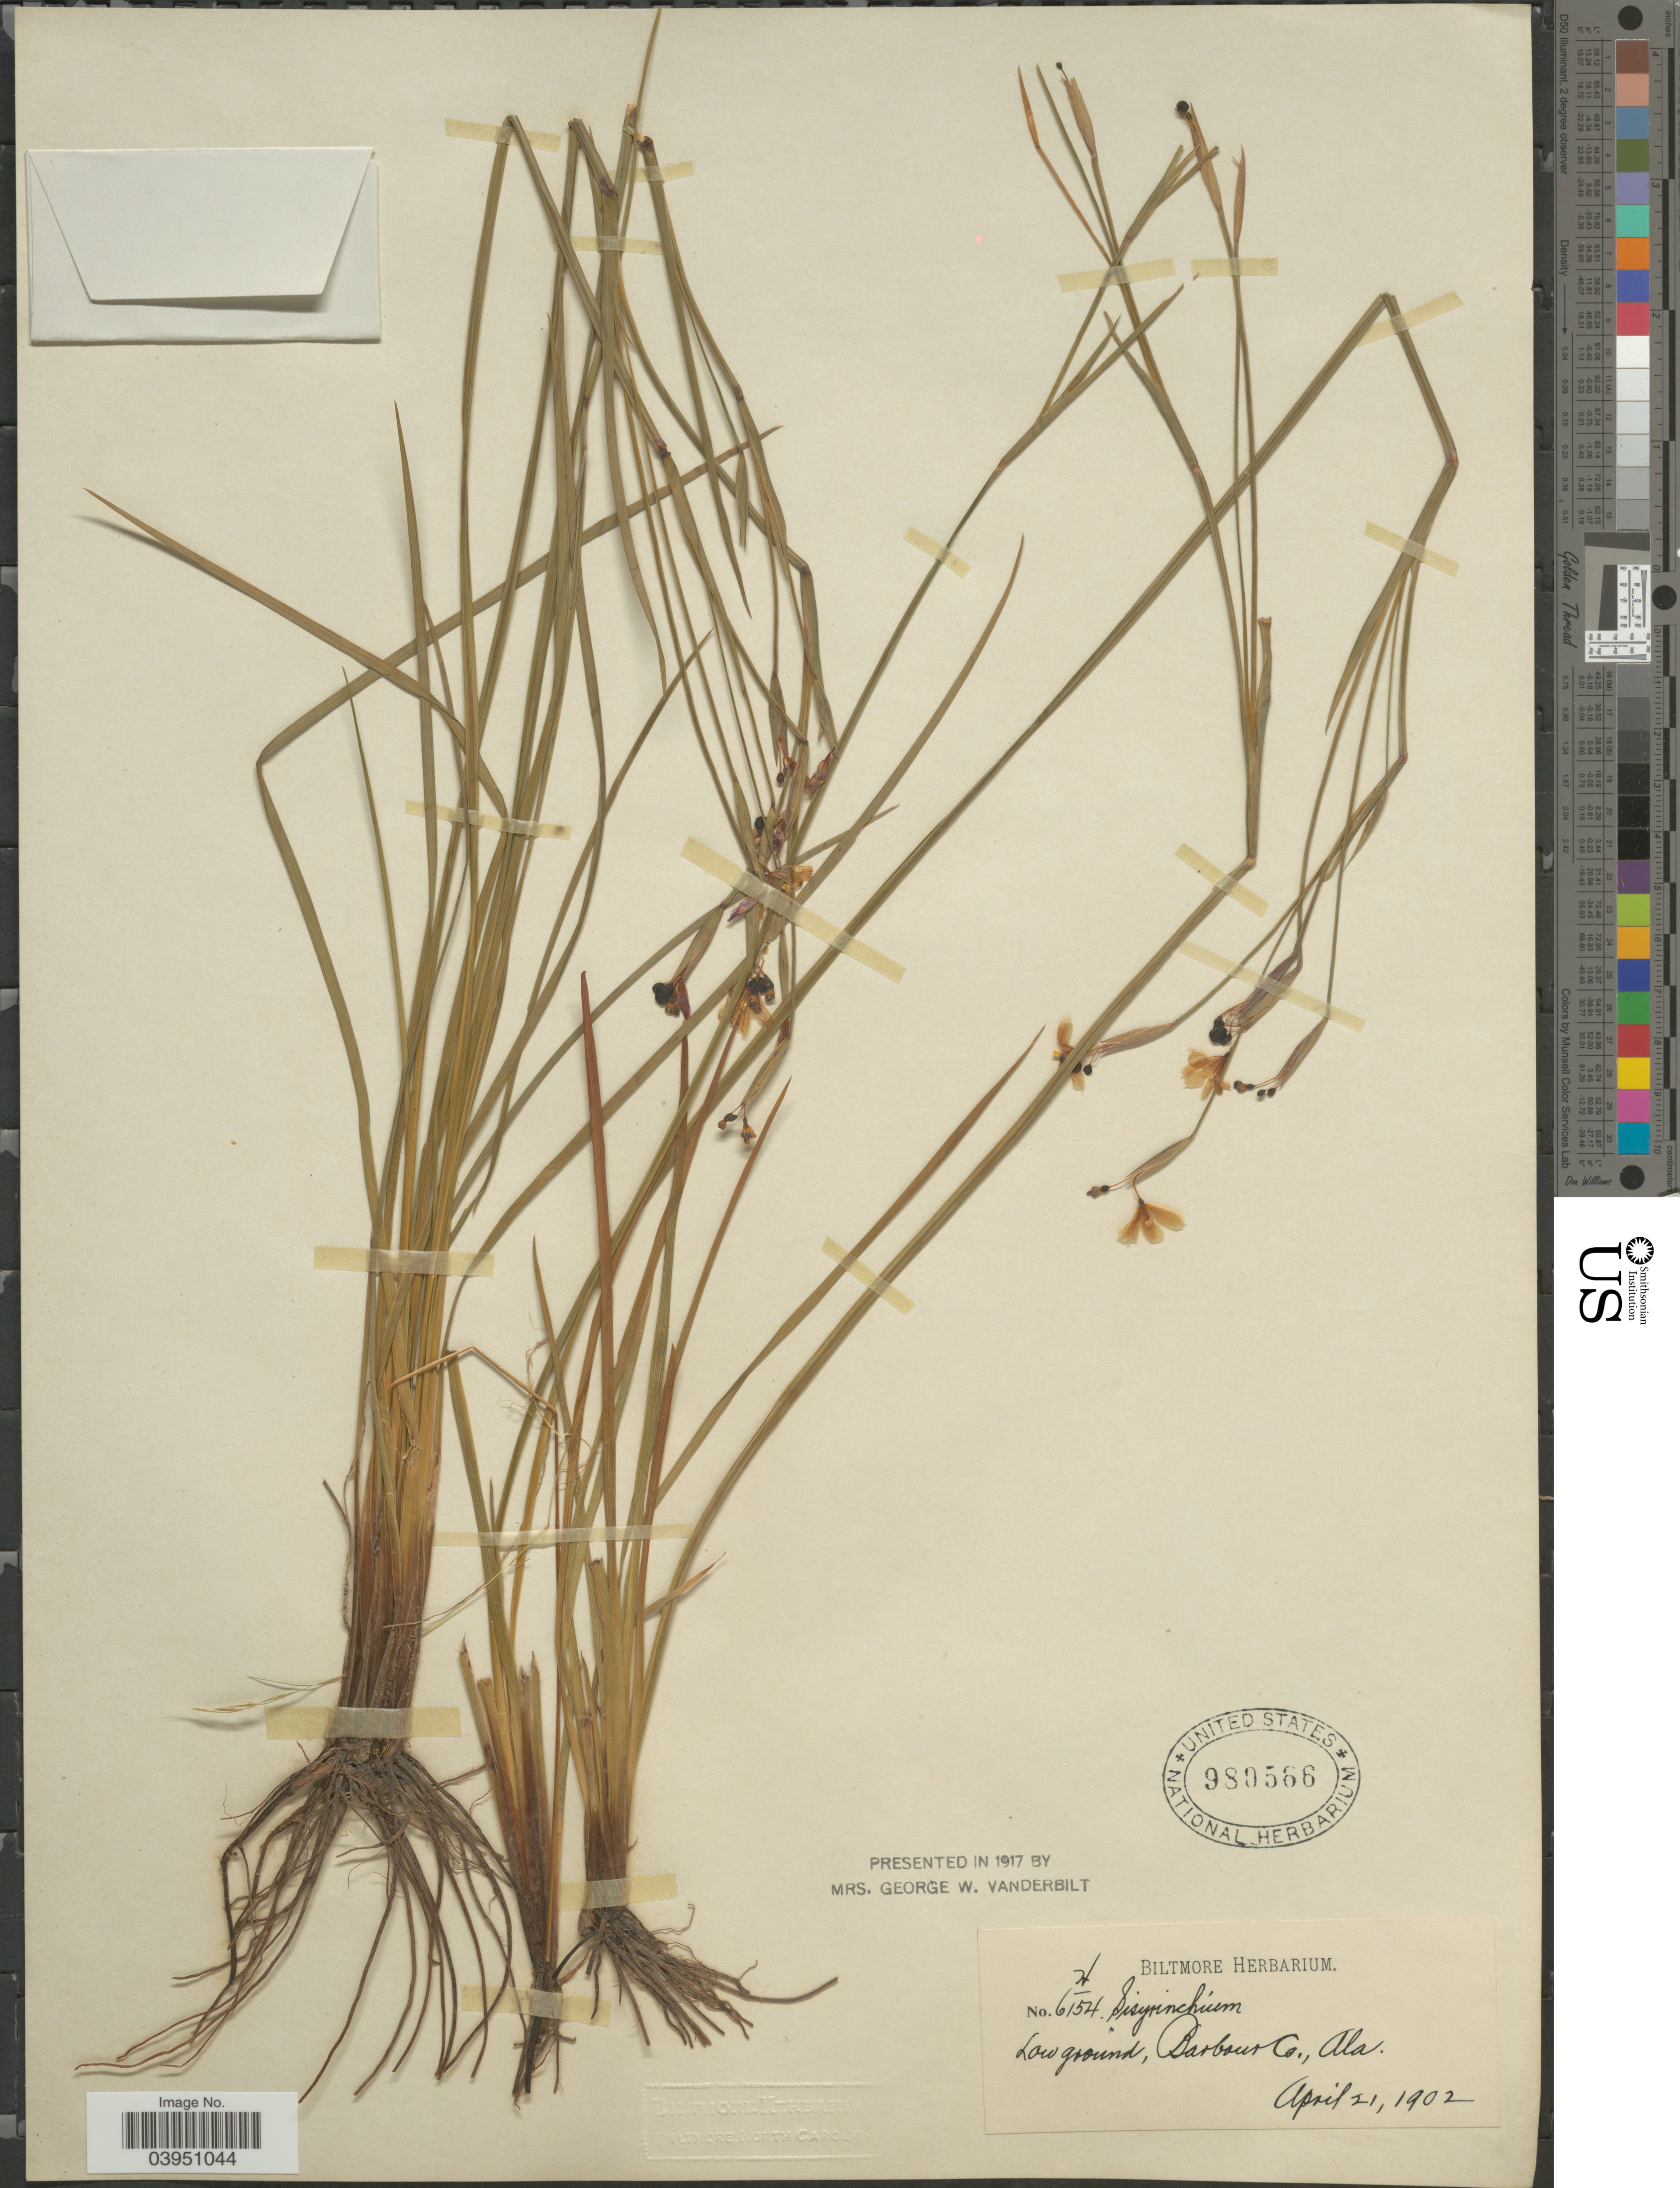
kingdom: Plantae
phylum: Tracheophyta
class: Liliopsida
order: Asparagales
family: Iridaceae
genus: Sisyrinchium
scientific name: Sisyrinchium floridanum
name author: E.P. Bicknell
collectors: ex herb. Biltmore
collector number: H/6154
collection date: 1902-04-21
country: United States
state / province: Alabama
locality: Low ground, Barbour Co.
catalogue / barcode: US 980566